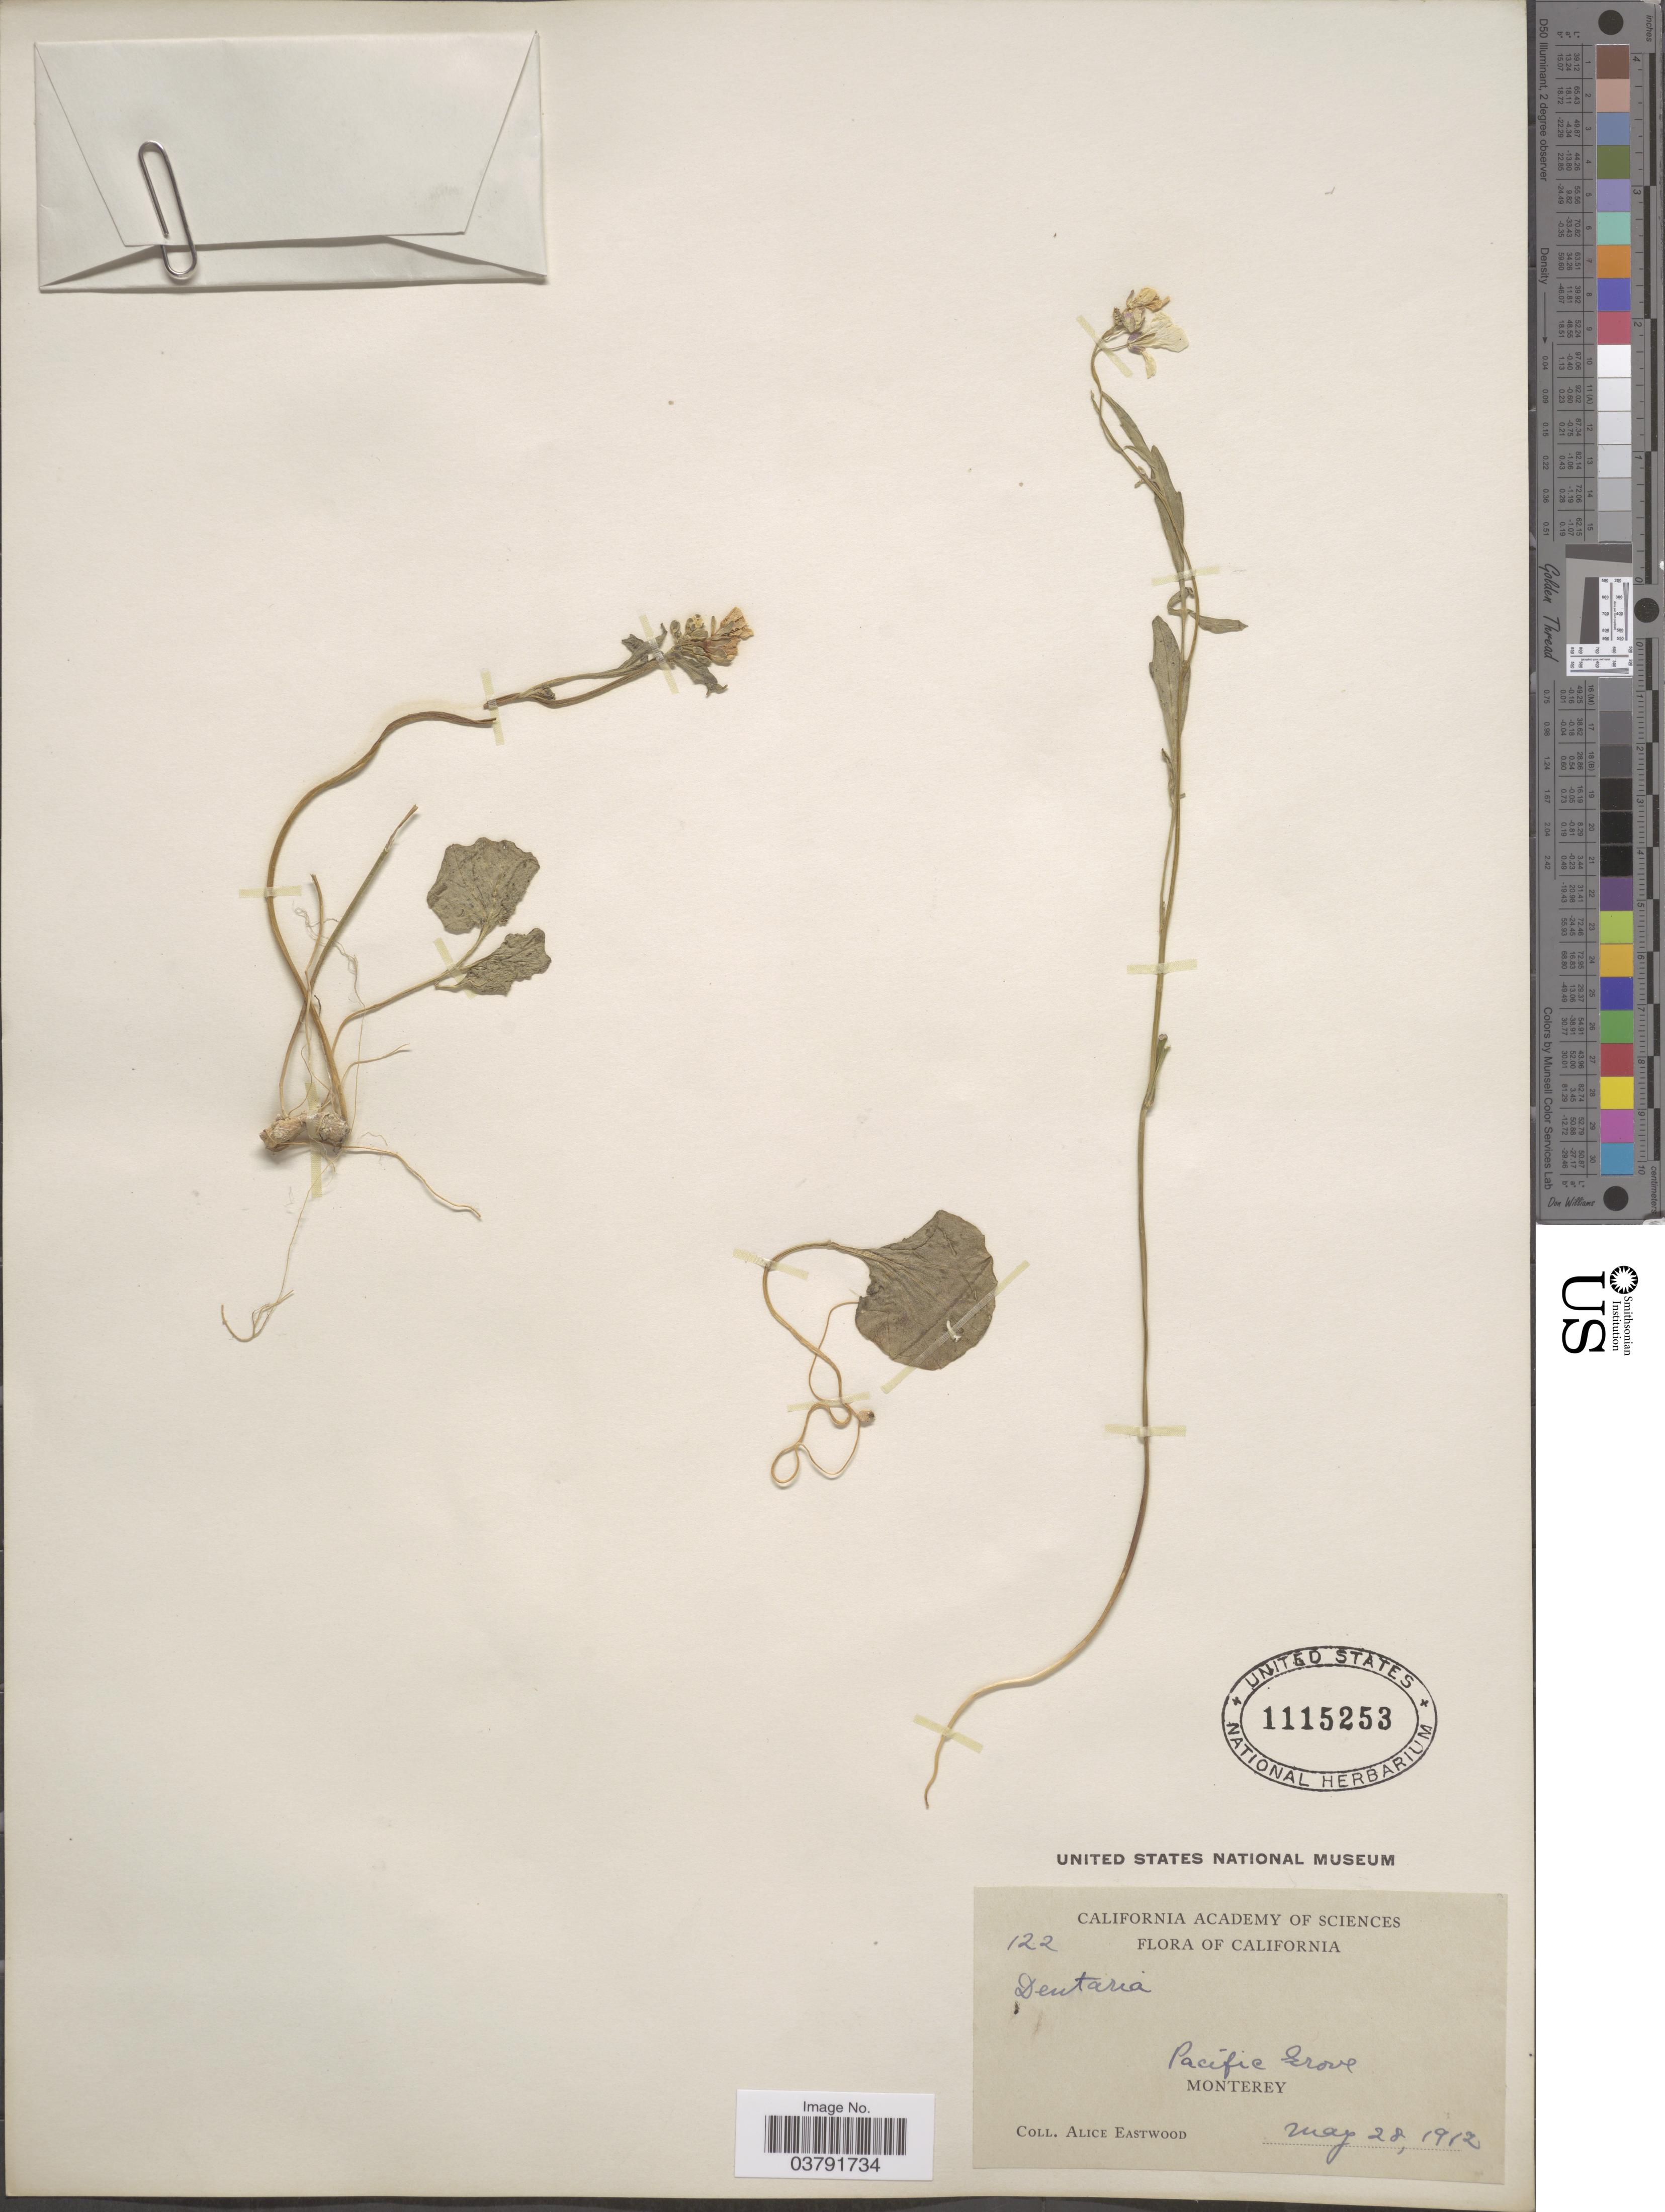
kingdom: Plantae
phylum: Tracheophyta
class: Magnoliopsida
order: Brassicales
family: Brassicaceae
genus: Dentaria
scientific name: Dentaria sp.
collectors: A. Eastwood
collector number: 122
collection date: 1912-05-28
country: United States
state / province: California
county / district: Monterey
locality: Pacific Grove. Monterey.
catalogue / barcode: US 1115253